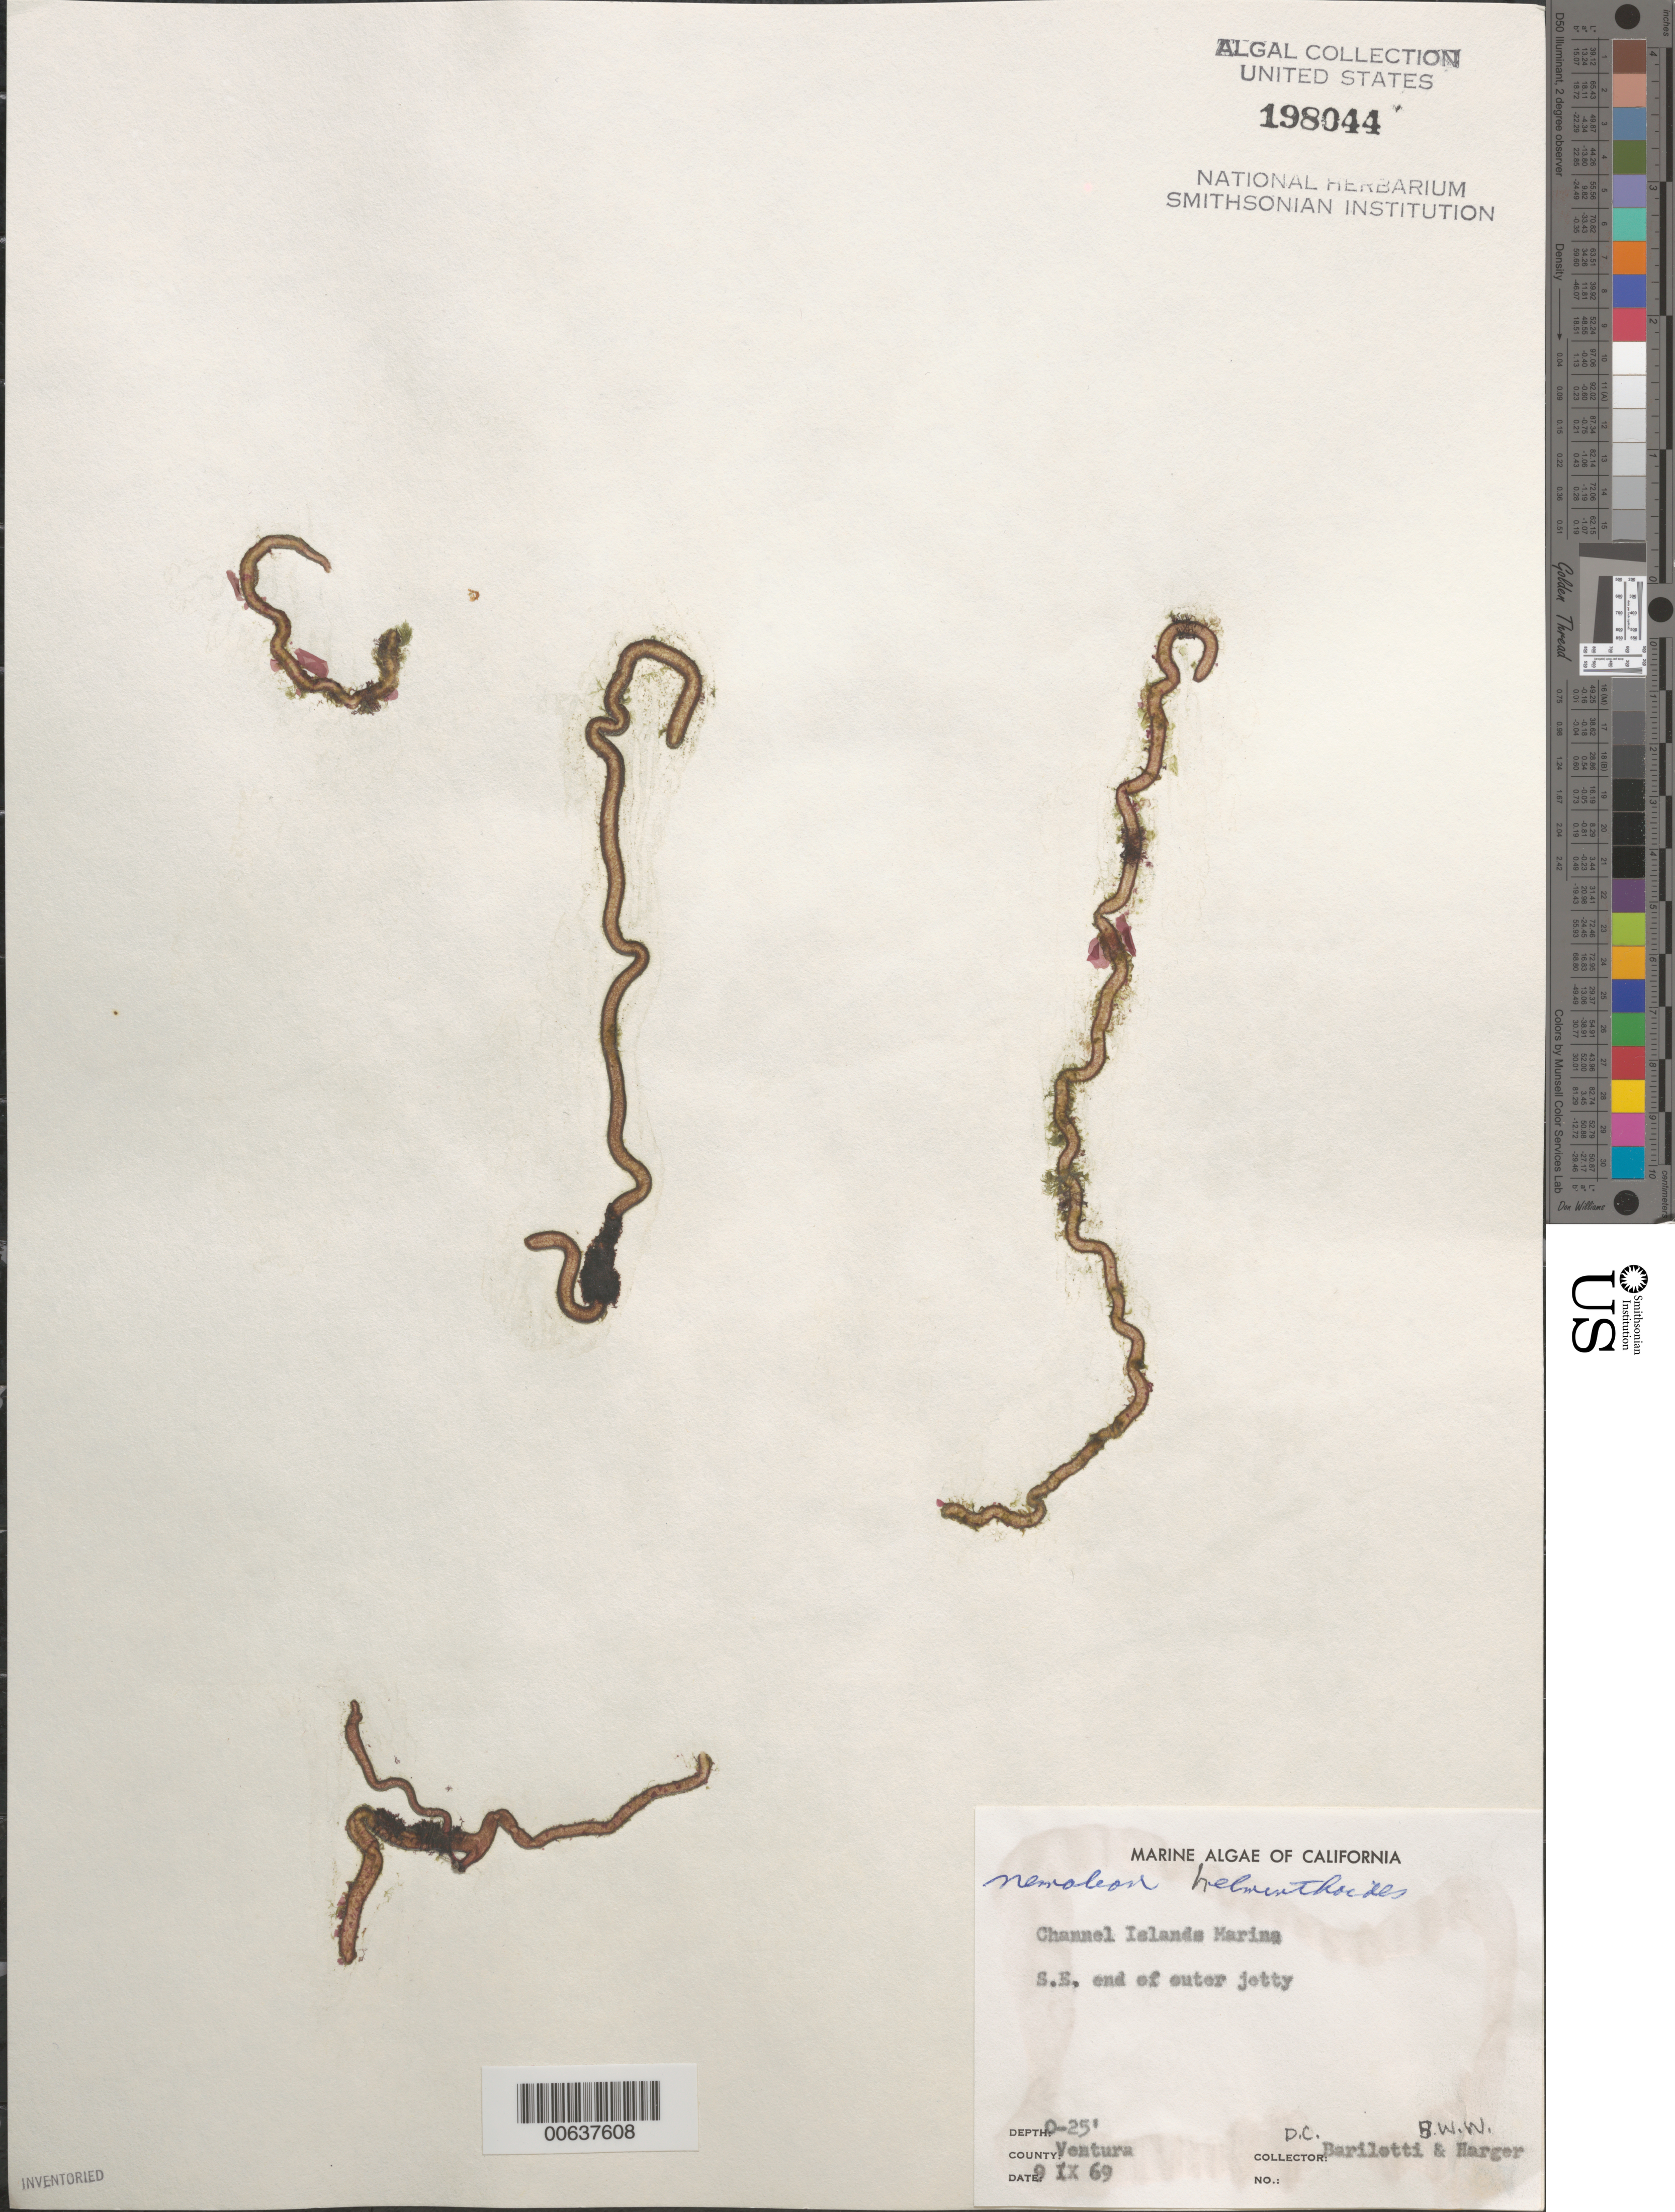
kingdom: Plantae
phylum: Rhodophyta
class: Florideophyceae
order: Nemaliales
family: Nemaliaceae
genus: Nemalion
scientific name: Nemalion multifidum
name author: (Lyngb.) Chauvin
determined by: Algae name updating Project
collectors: D. C. Barilotti & B. W. Harger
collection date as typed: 09 Sep 1969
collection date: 1969-09-09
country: United States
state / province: California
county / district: Ventura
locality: Channel Islands Marina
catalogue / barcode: US 198044